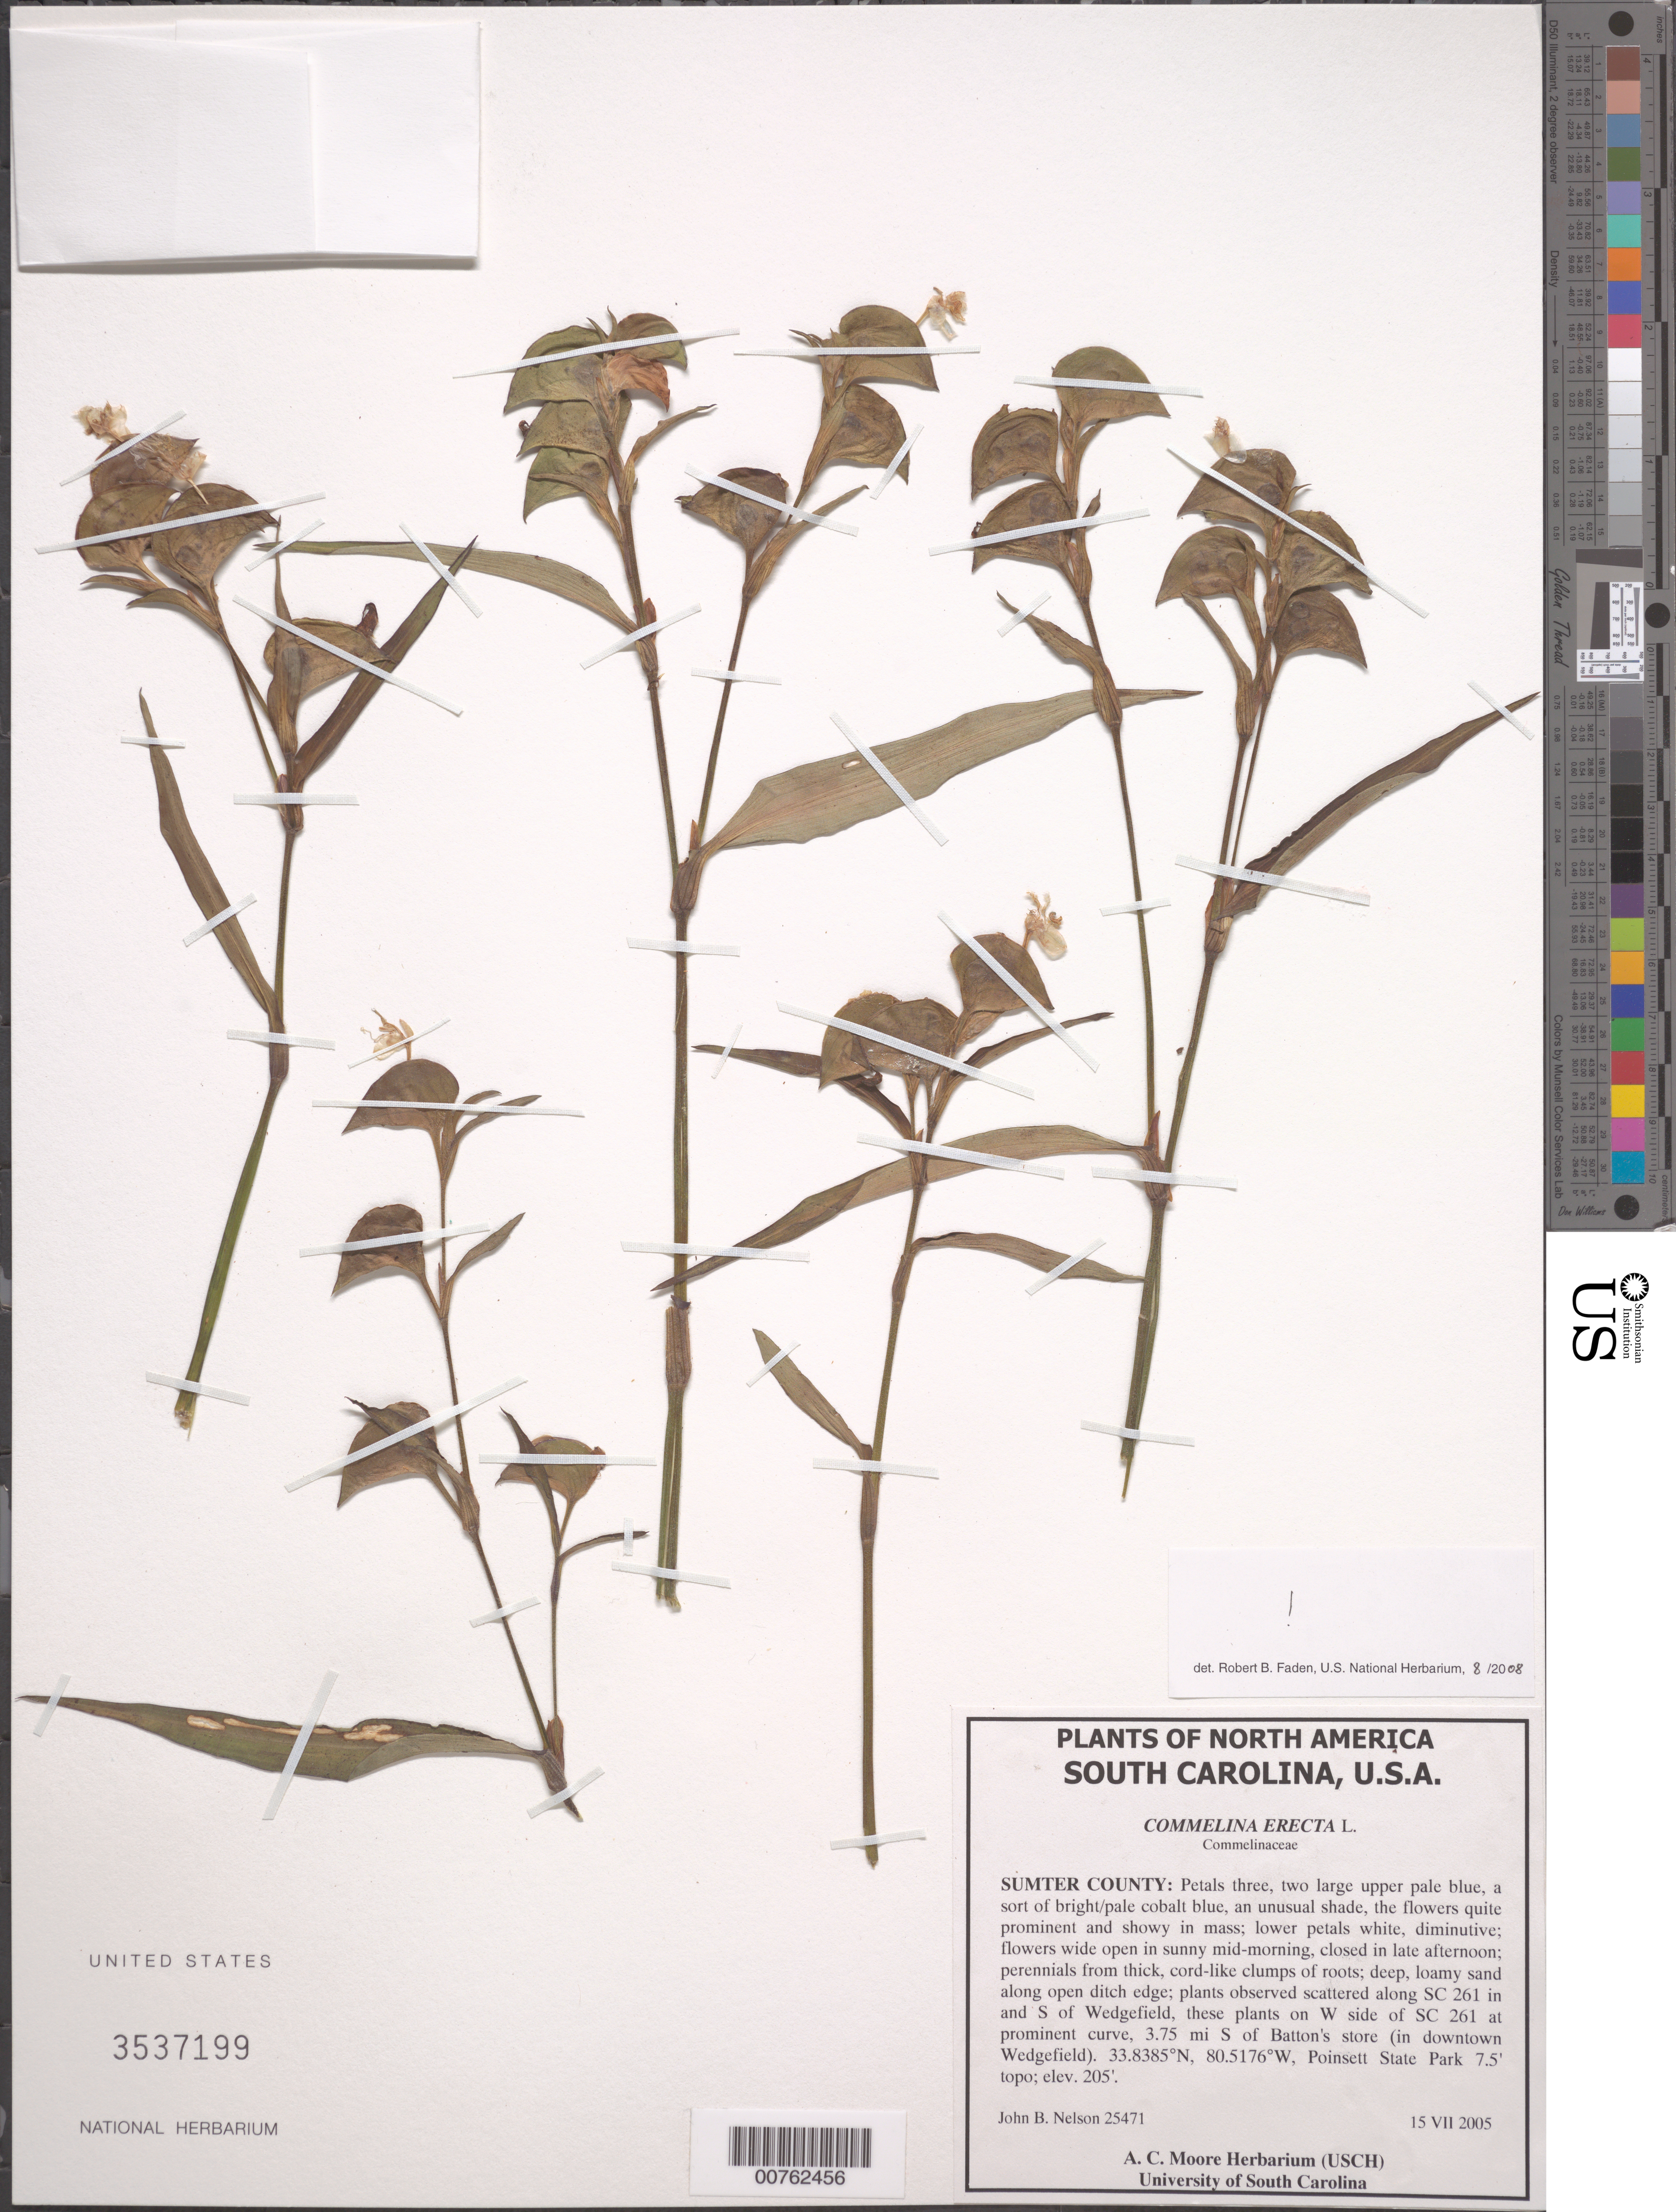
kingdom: Plantae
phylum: Tracheophyta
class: Liliopsida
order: Commelinales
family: Commelinaceae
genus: Commelina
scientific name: Commelina erecta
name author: L.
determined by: Faden, Robert B., (US), Smithsonian Institution - National Museum of Natural History (UNITED STATES)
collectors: J. Nelson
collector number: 25471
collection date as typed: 15 Jul 2008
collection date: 2008-07-15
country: United States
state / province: South Carolina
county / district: Sumter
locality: Poinsett State Park 7.5' topo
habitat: deep, loamy sand along open ditch edge; plants observed scattered along SC 261 in and S of Wedgefield, these plants on W side of SC 261 at prominent curve, 3.75 mi S of Batton's store (in downtown Wedgefield).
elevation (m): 62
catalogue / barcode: US 3537199